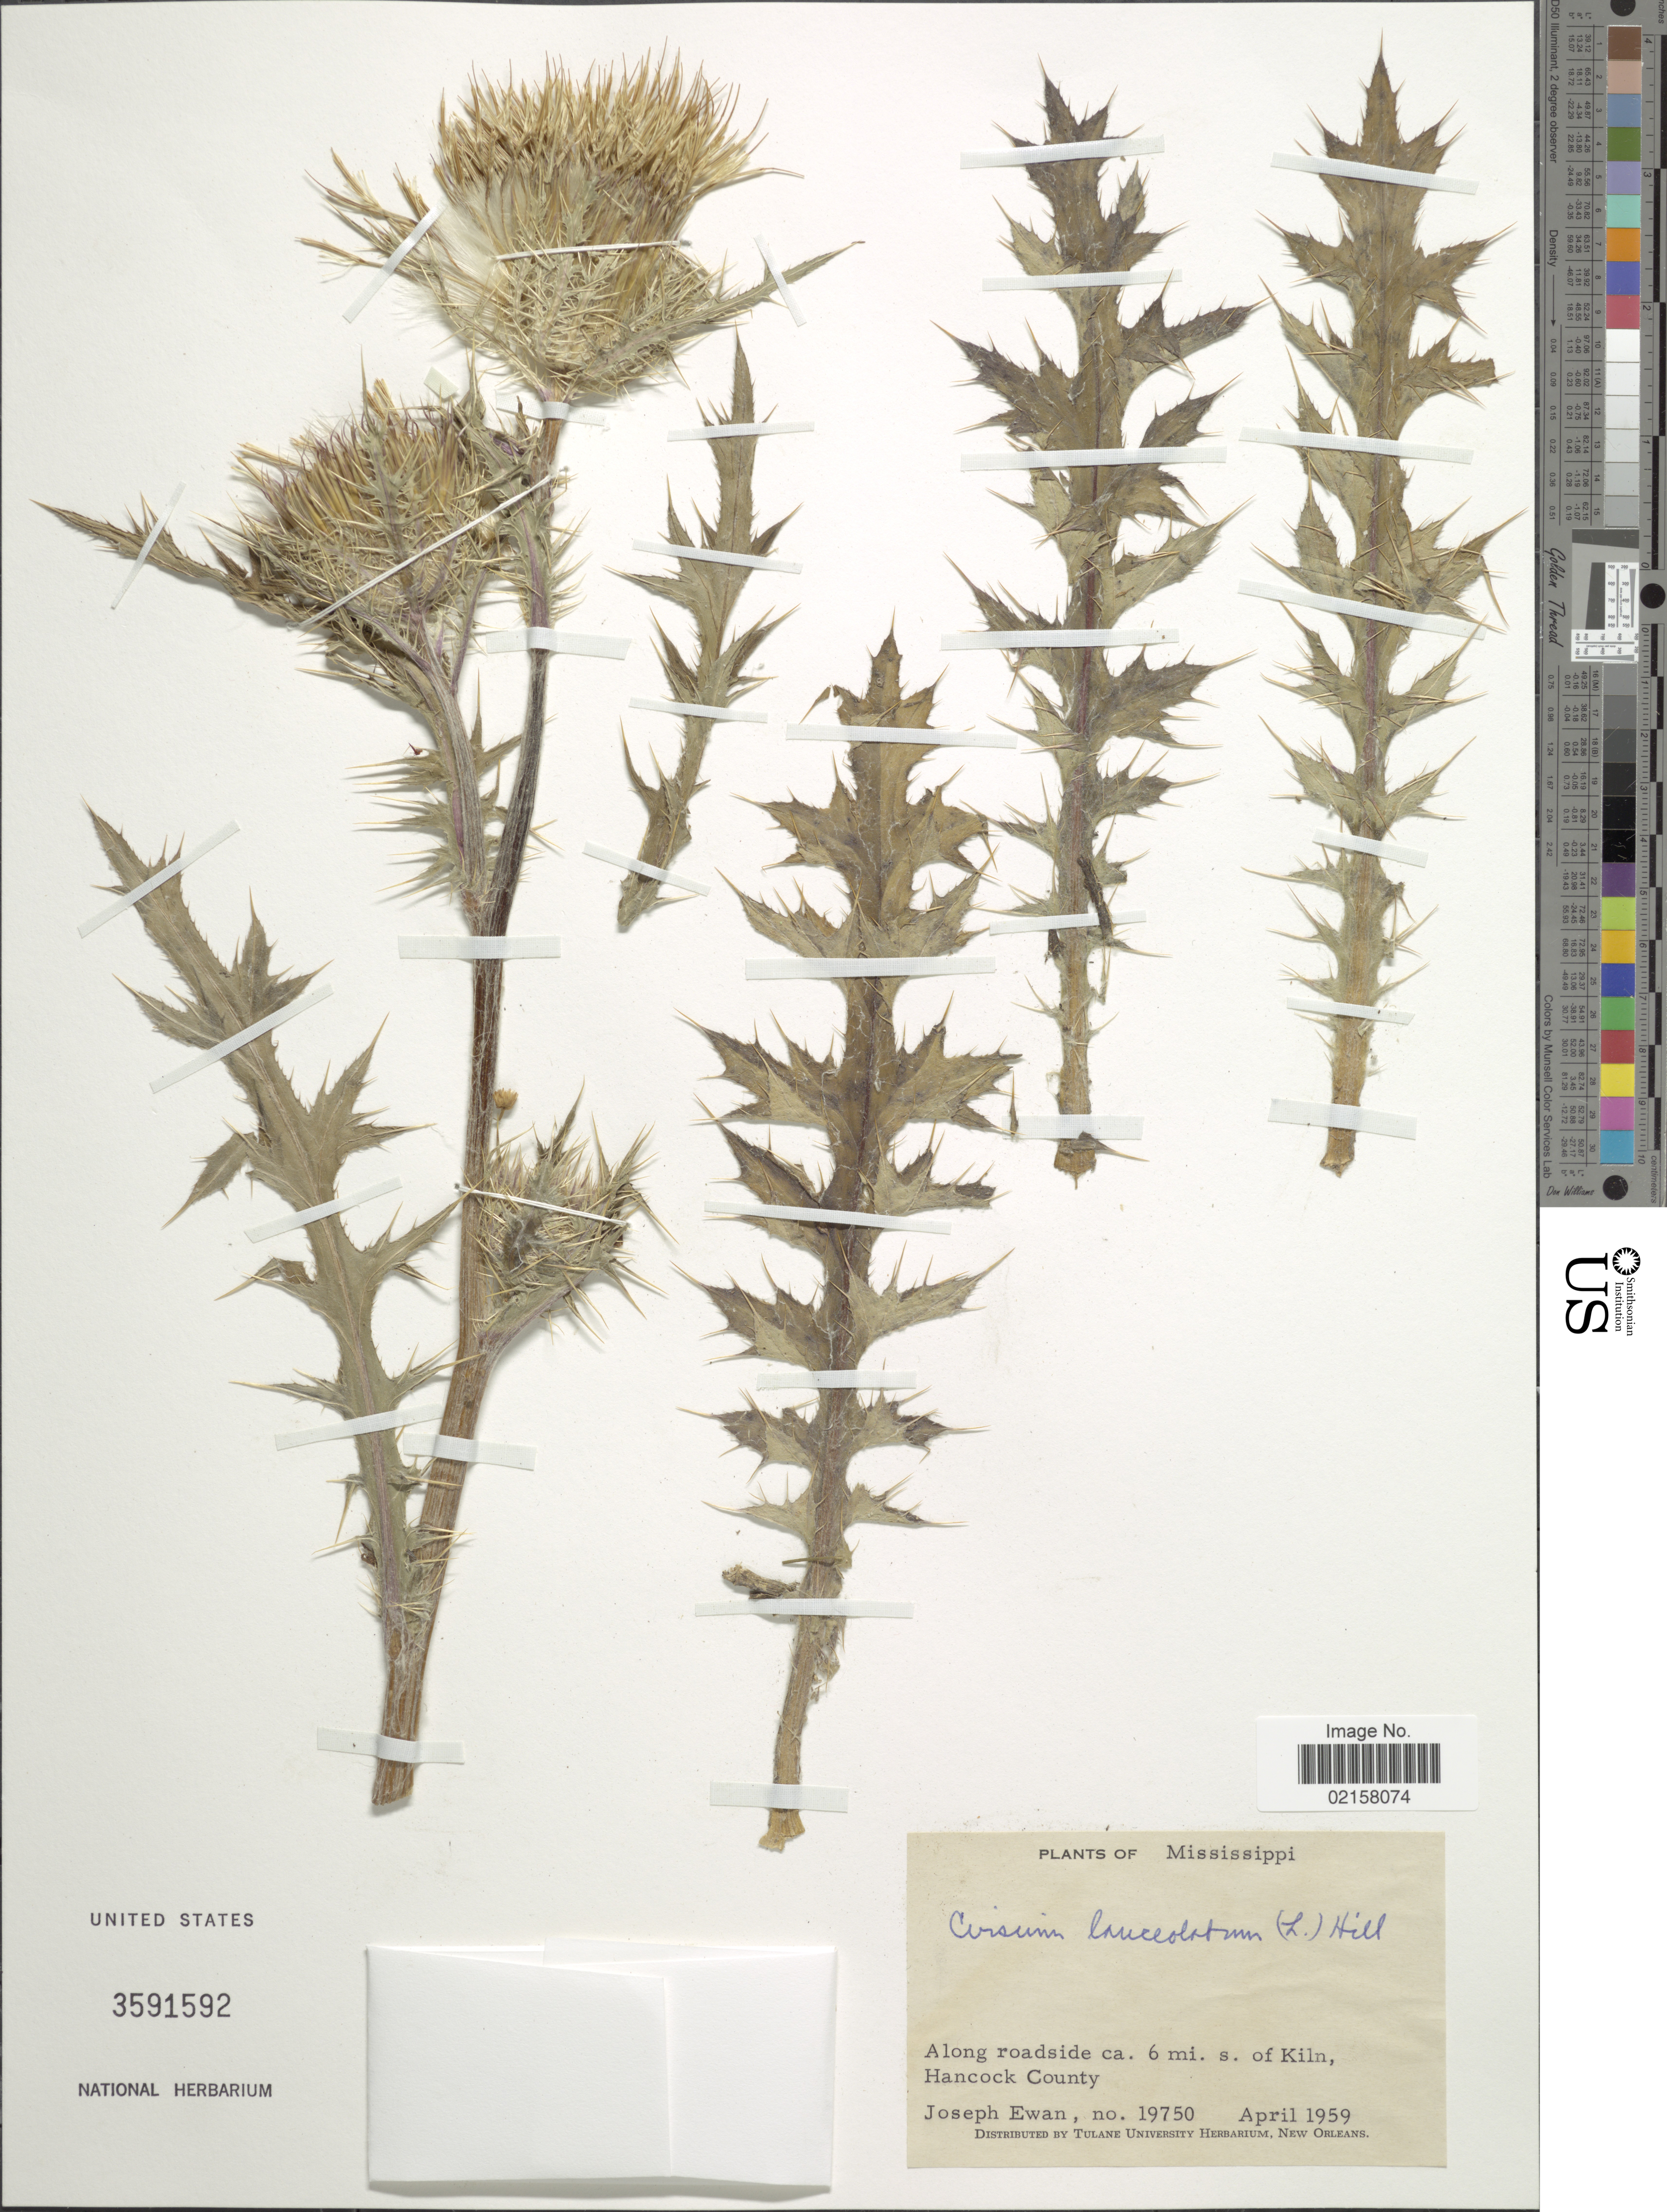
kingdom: Plantae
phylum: Tracheophyta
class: Magnoliopsida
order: Asterales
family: Asteraceae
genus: Cirsium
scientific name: Cirsium vulgare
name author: (Savi) Ten.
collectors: J. A. Ewan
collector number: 19750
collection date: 1959-04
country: United States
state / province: Mississippi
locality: Along roadside ca. 6 mi. s. of Kiln, Hancock County.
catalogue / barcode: US 3591592